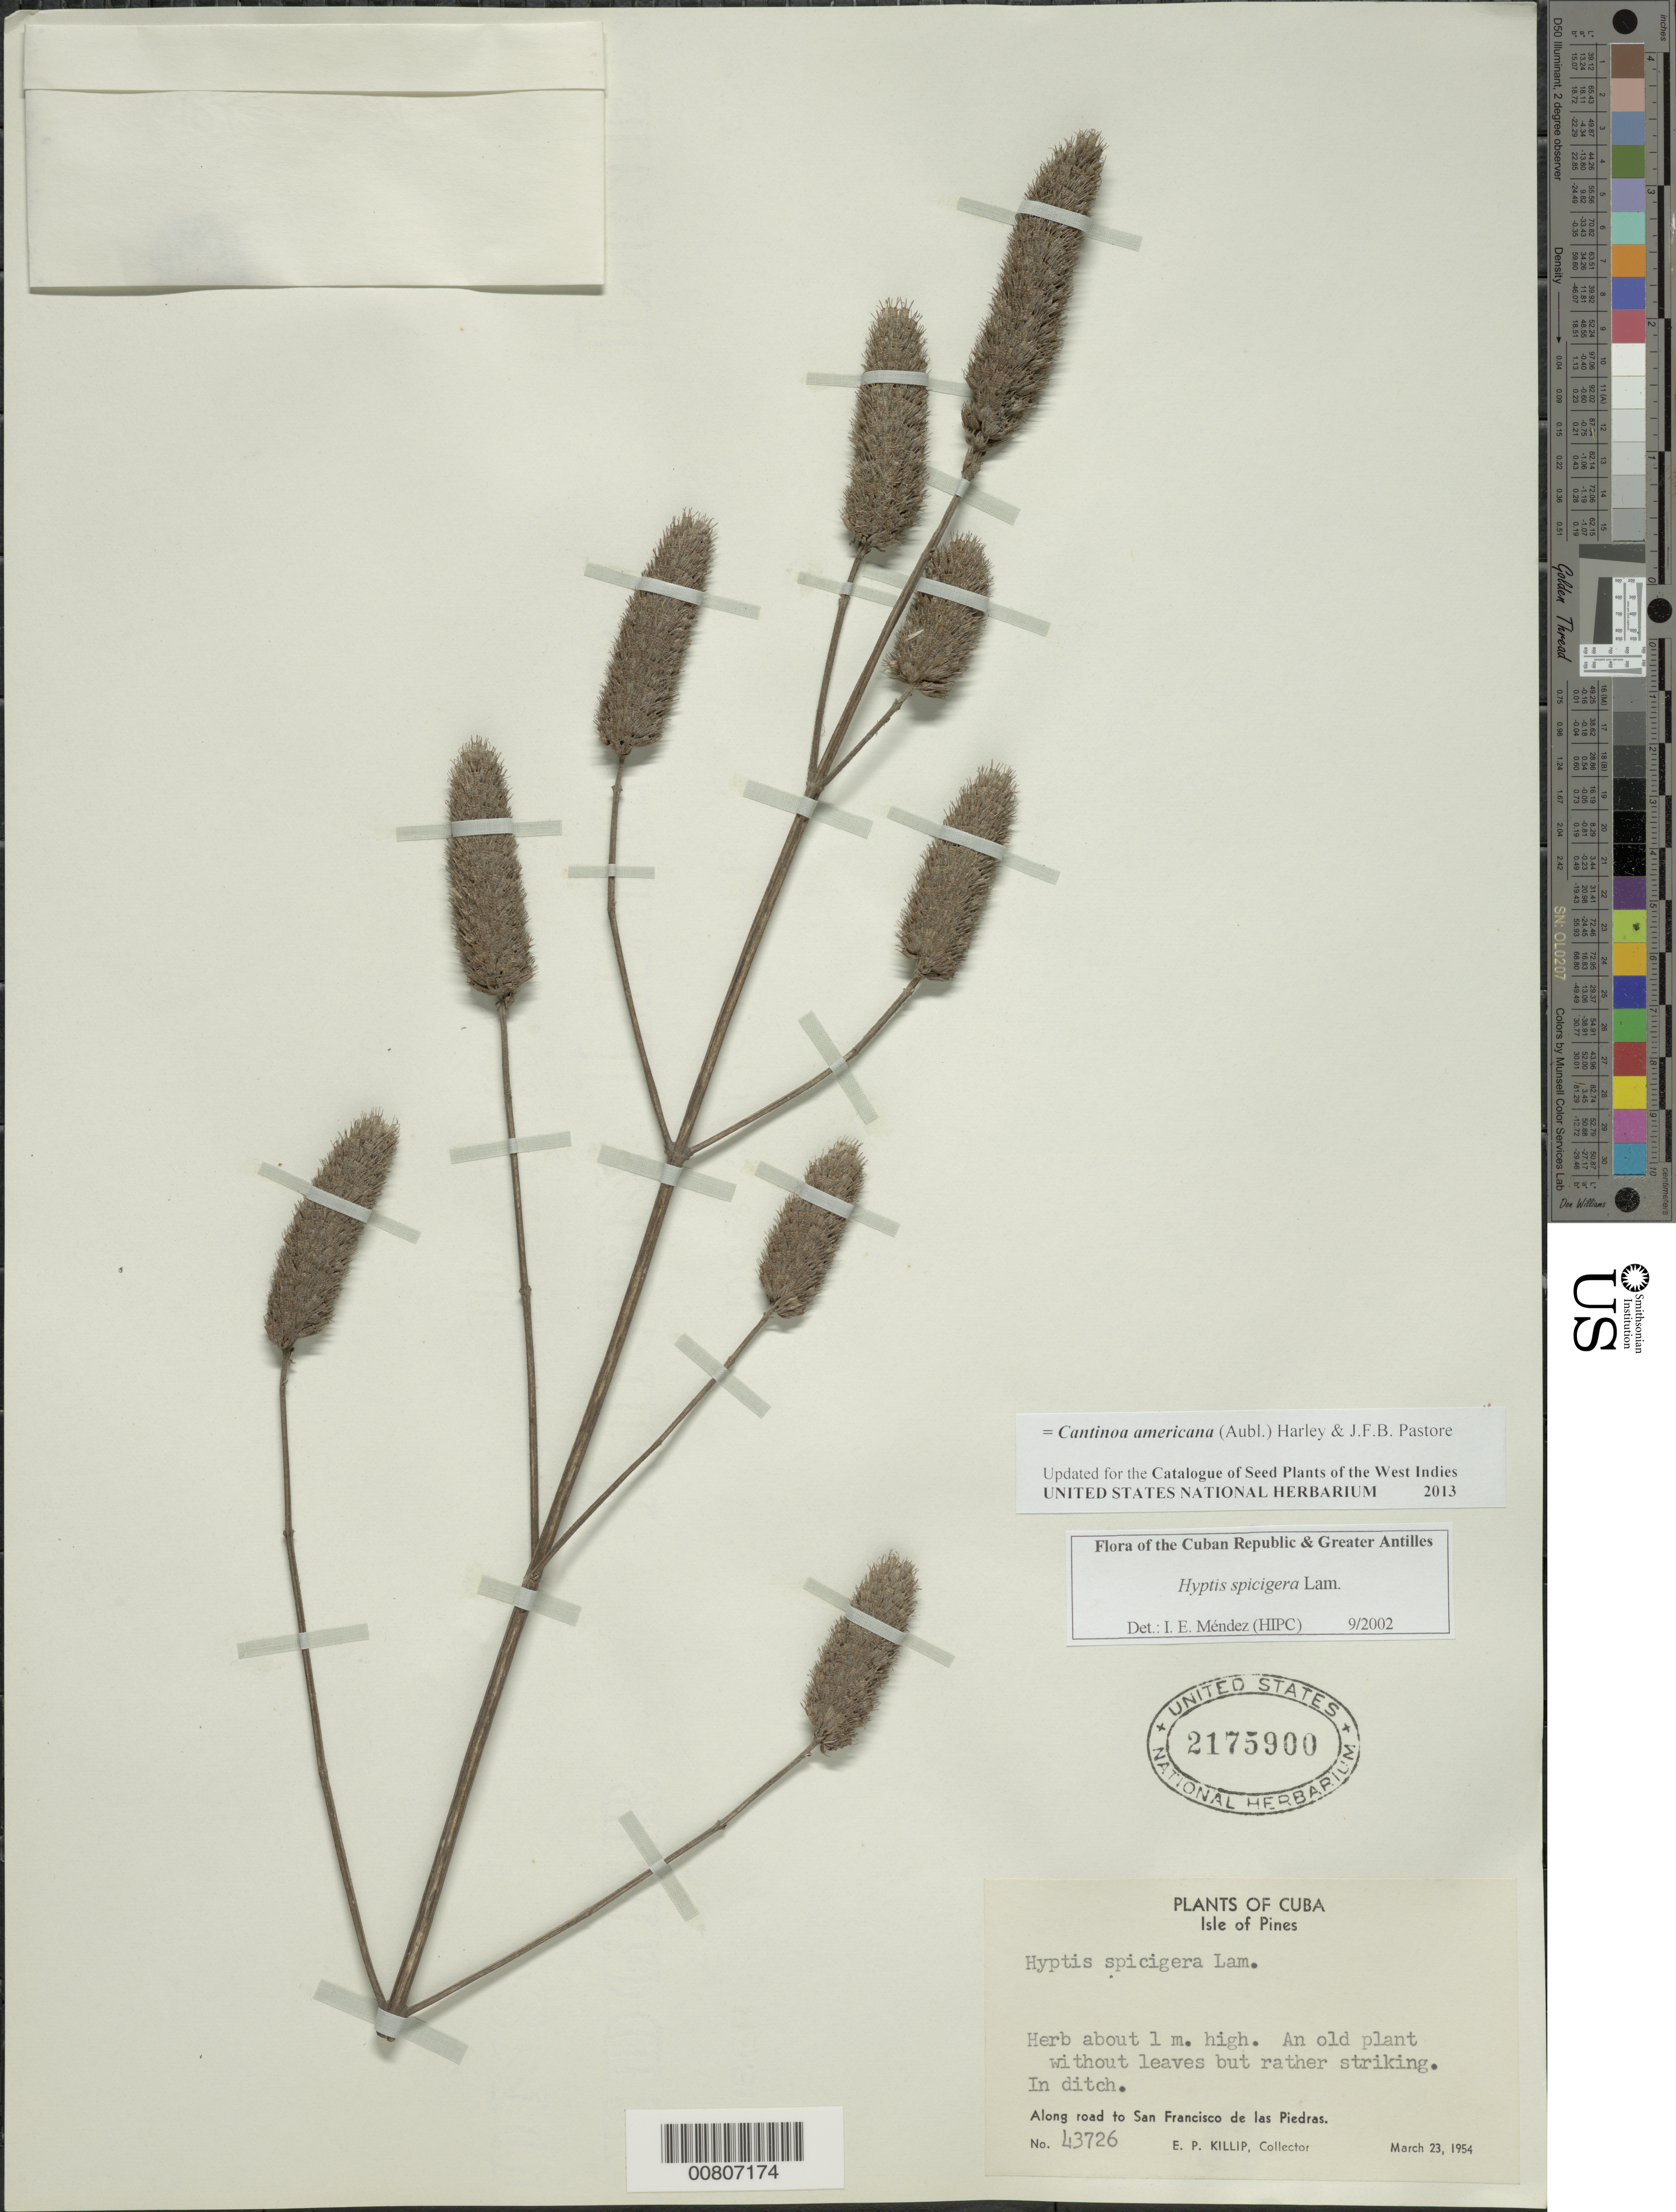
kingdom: Plantae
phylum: Tracheophyta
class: Magnoliopsida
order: Lamiales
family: Lamiaceae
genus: Hyptis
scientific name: Hyptis spicigera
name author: Lam.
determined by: Méndez, Isidro E., (HIPC)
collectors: E. P. Killip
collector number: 43726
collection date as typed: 23 Mar 1954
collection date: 1954-03-23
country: Cuba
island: Isla de la Juventud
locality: Isle of Pines, San Francisco de las Piedras road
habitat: In ditch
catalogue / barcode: US 2175900